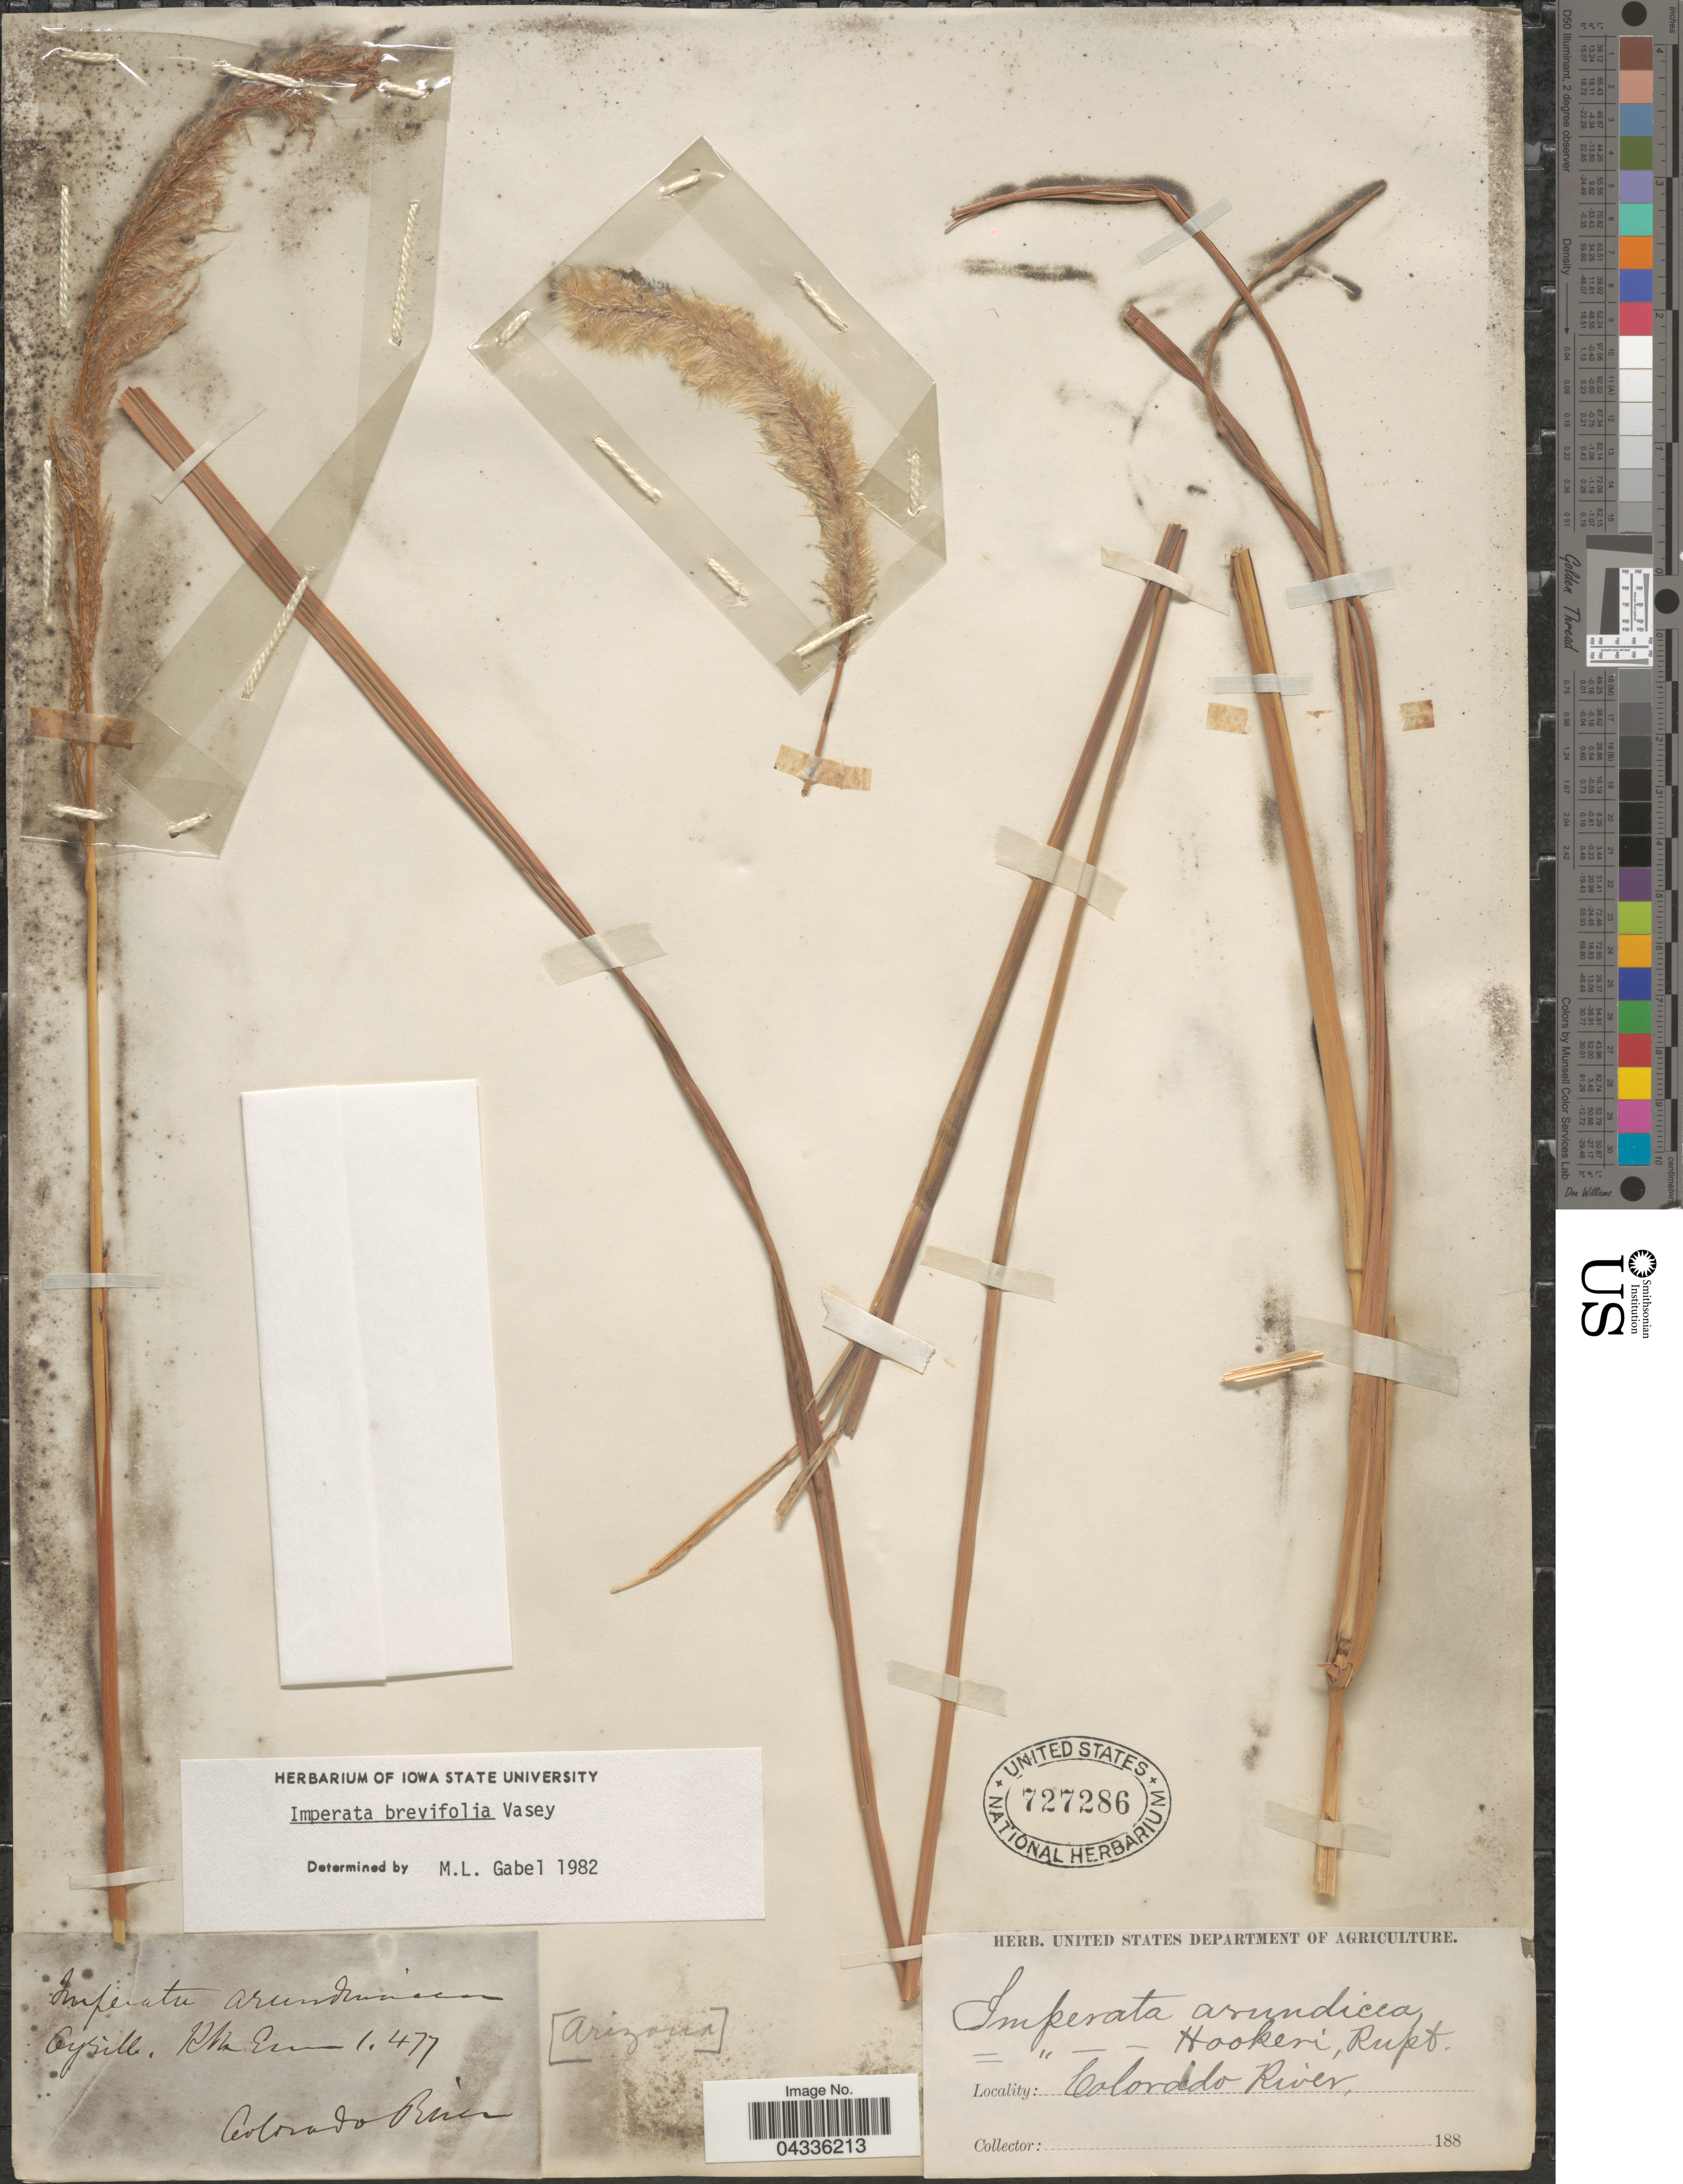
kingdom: Plantae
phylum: Tracheophyta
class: Liliopsida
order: Poales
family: Poaceae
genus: Imperata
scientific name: Imperata brevifolia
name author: Vasey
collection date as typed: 188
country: United States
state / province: Arizona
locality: Colorado River.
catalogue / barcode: US 727286